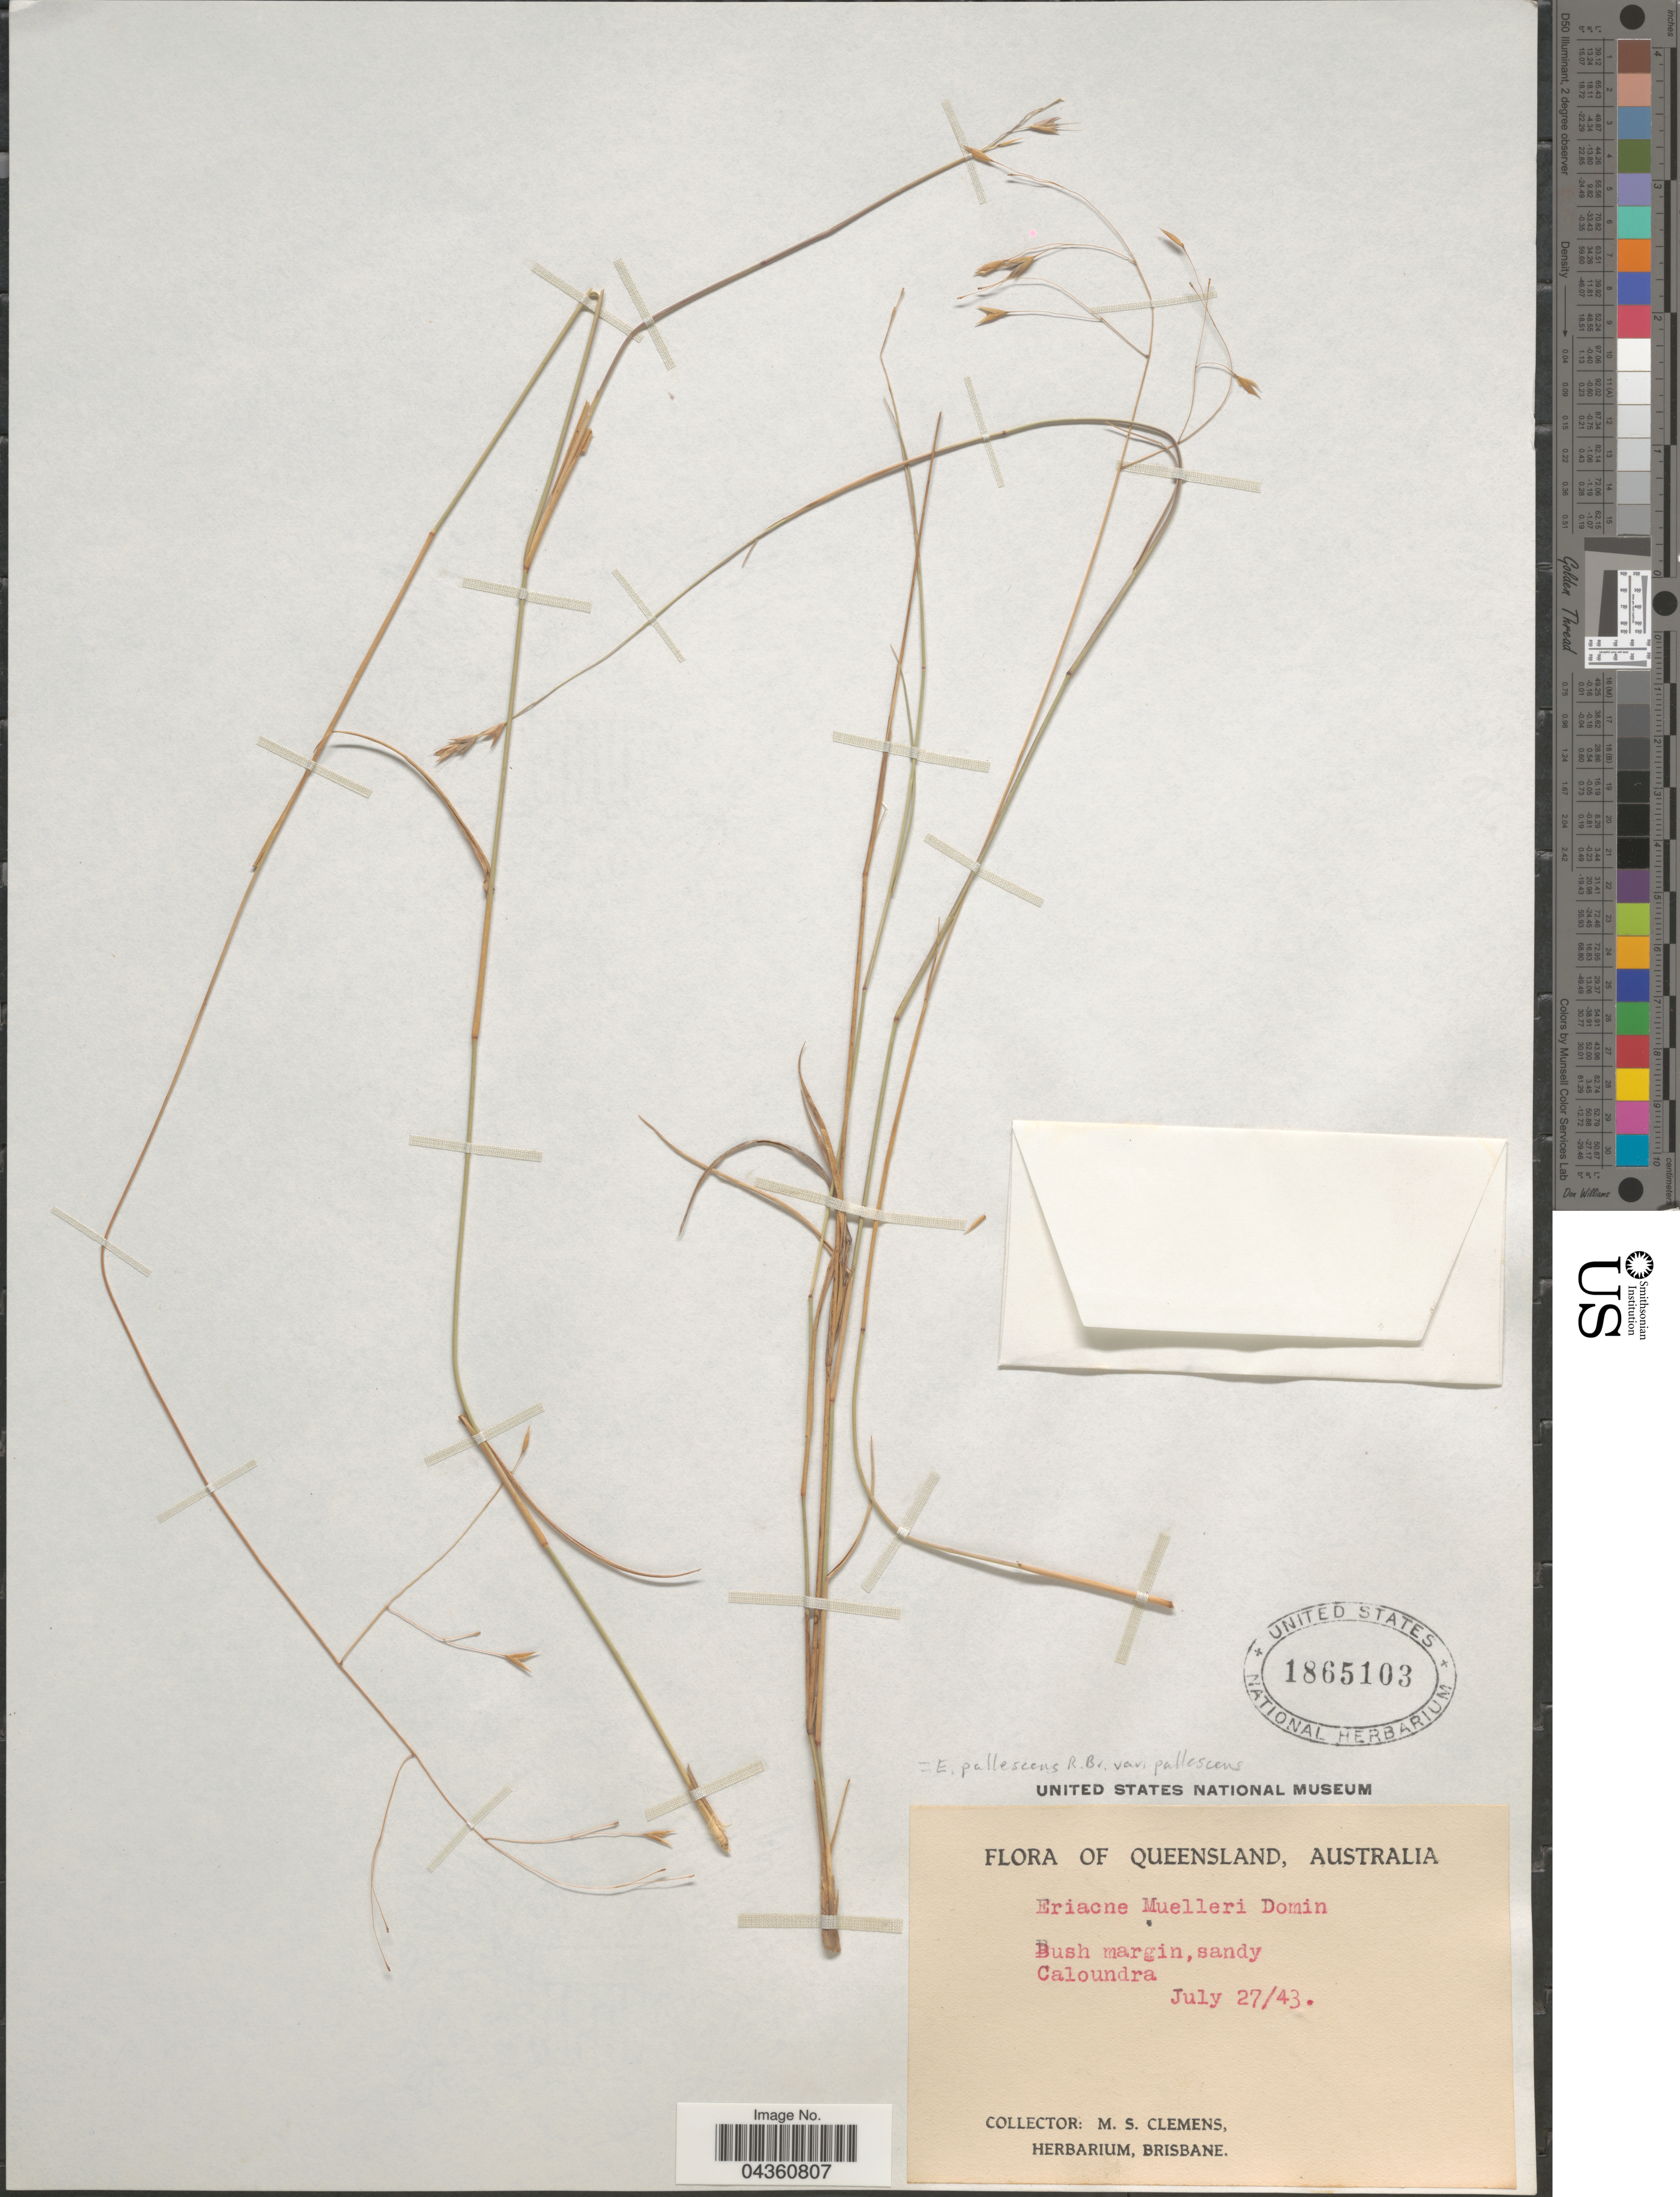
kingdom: Plantae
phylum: Tracheophyta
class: Liliopsida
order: Poales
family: Poaceae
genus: Eriachne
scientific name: Eriachne pallescens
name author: R. Br.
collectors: M. S. Clemens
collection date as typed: Transcribed d/m/y: 27/7/43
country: Australia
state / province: Queensland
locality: Caloundra.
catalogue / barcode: US 1865103